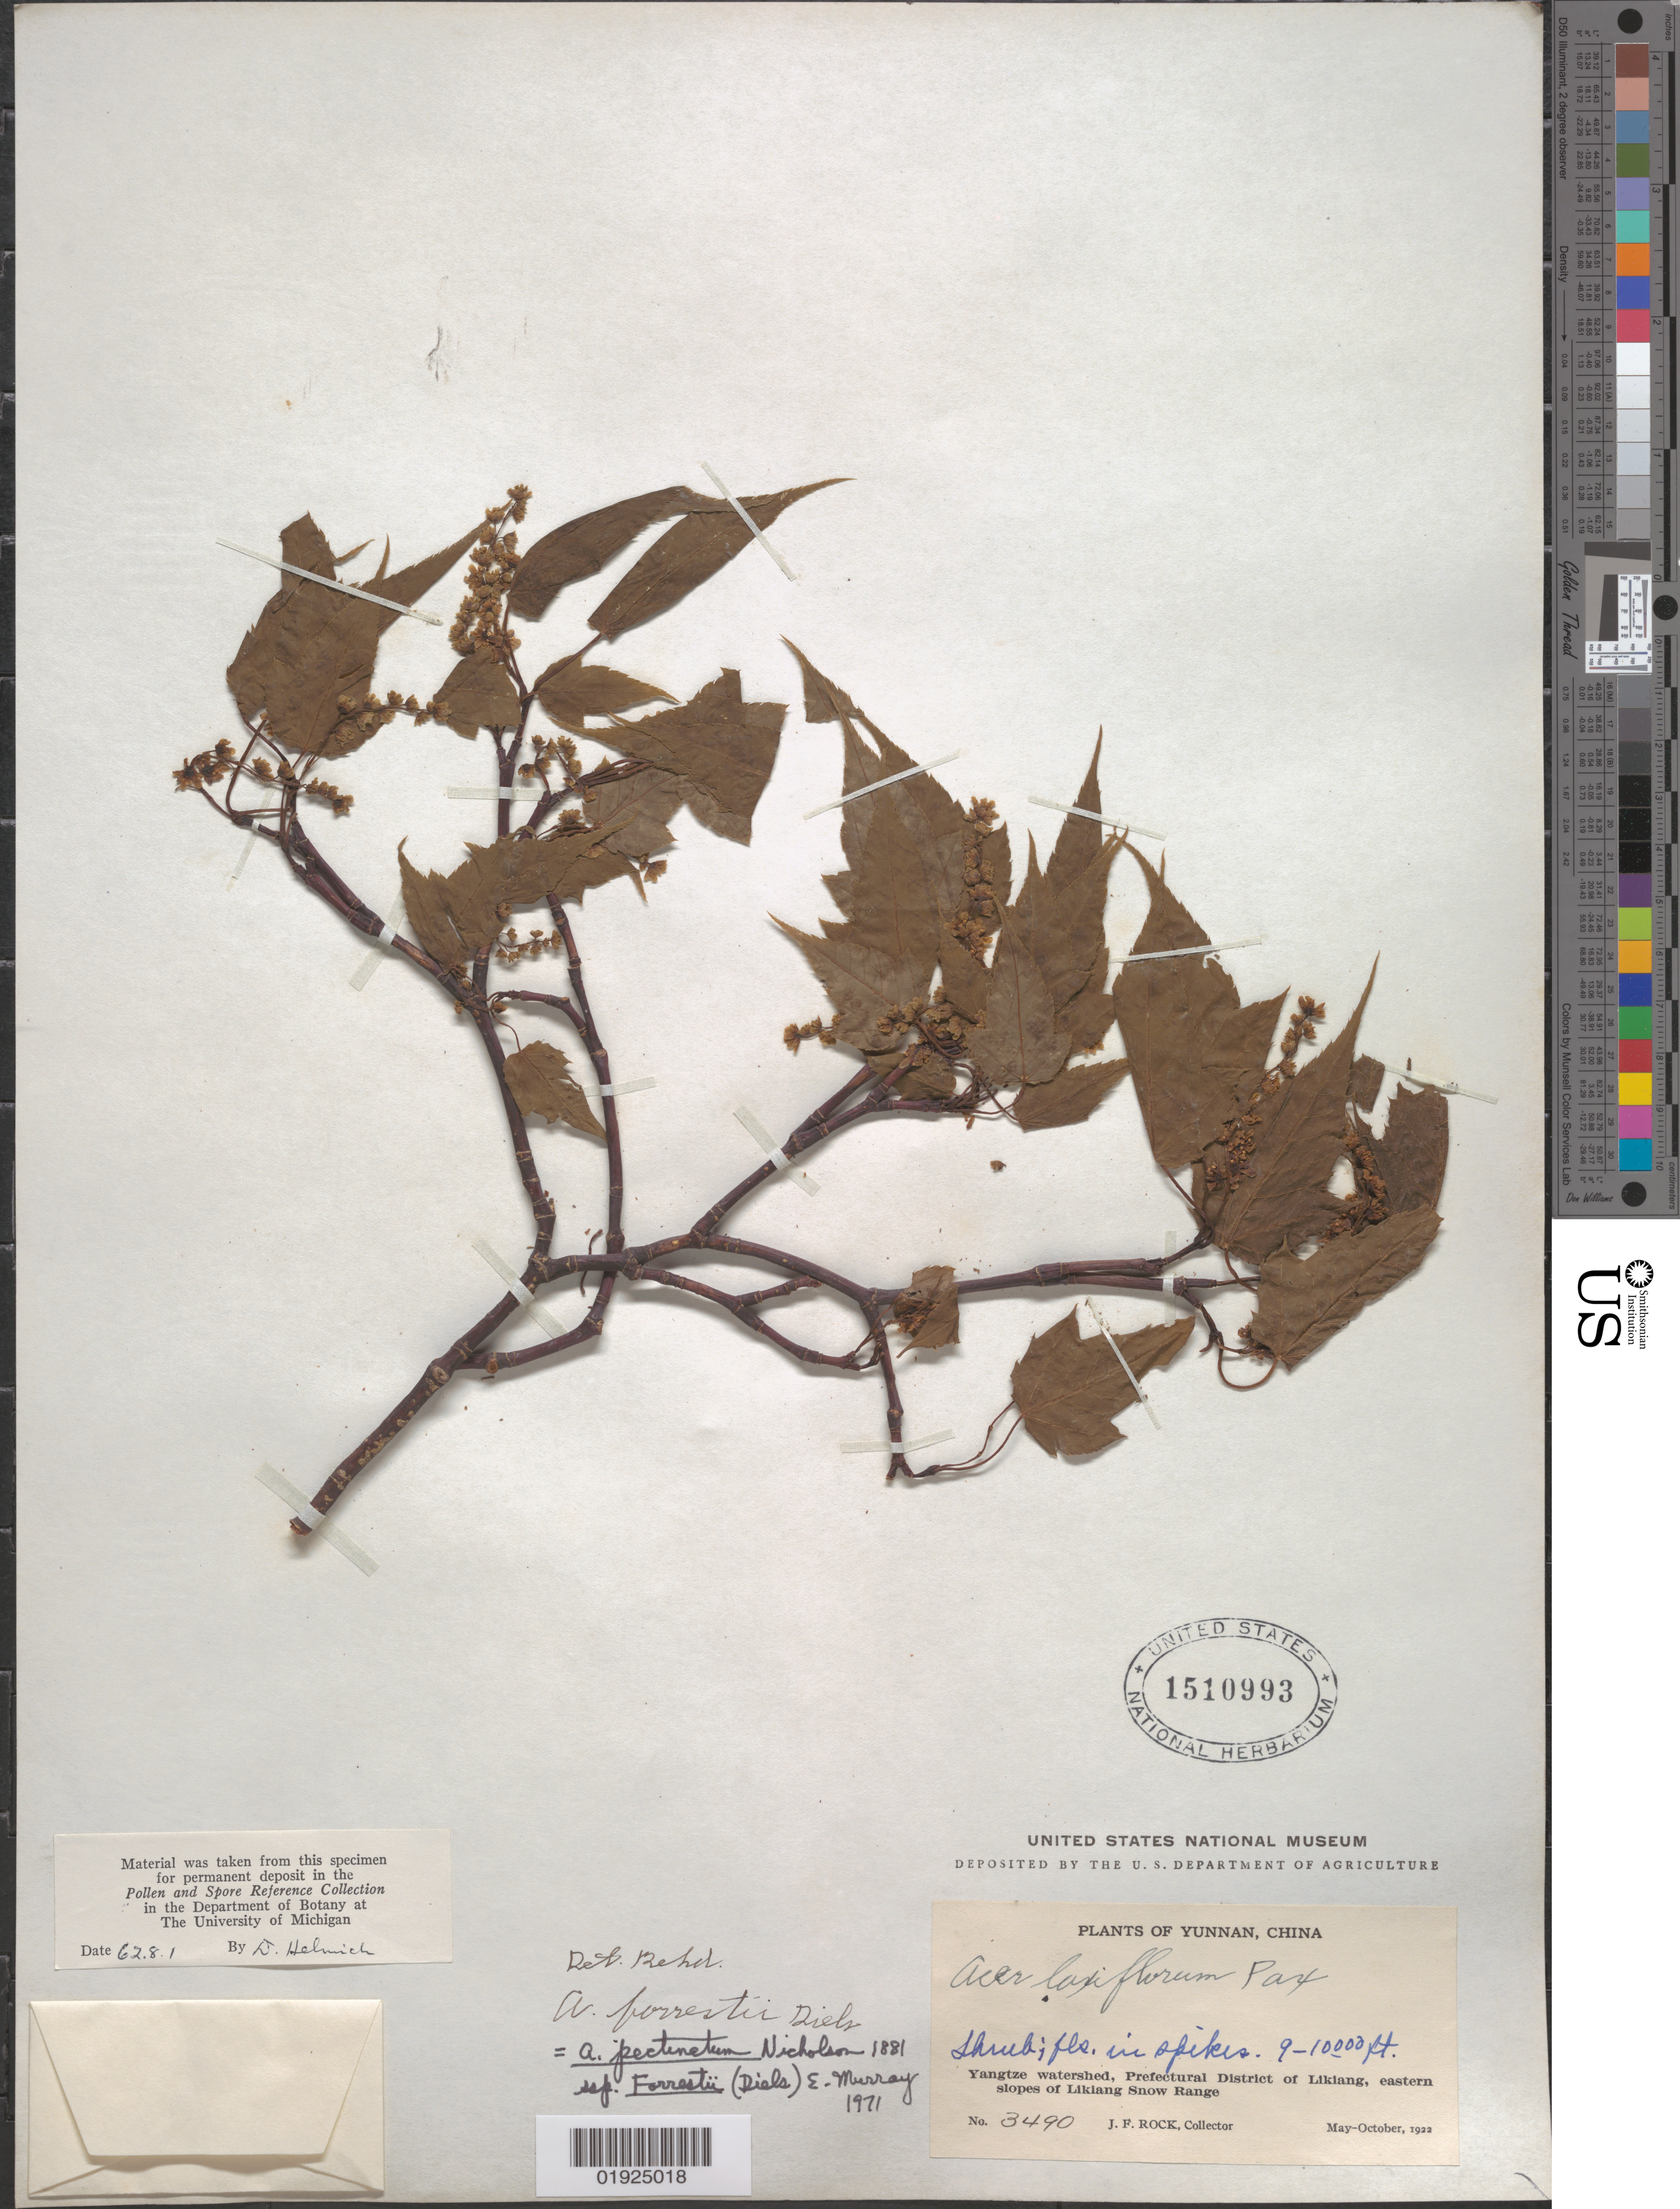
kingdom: Plantae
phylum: Tracheophyta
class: Magnoliopsida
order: Sapindales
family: Sapindaceae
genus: Acer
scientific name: Acer pectinatum subsp. forrestii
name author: (Diels) A.E. Murray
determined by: Murray, Edward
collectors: J. F. Rock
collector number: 3490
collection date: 1922-05/1922-10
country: China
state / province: Yunnan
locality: Yangtze watershed, Prefectural District of Likiang, eastern slopes of Likiang Snow Range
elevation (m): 2743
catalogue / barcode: US 1510993